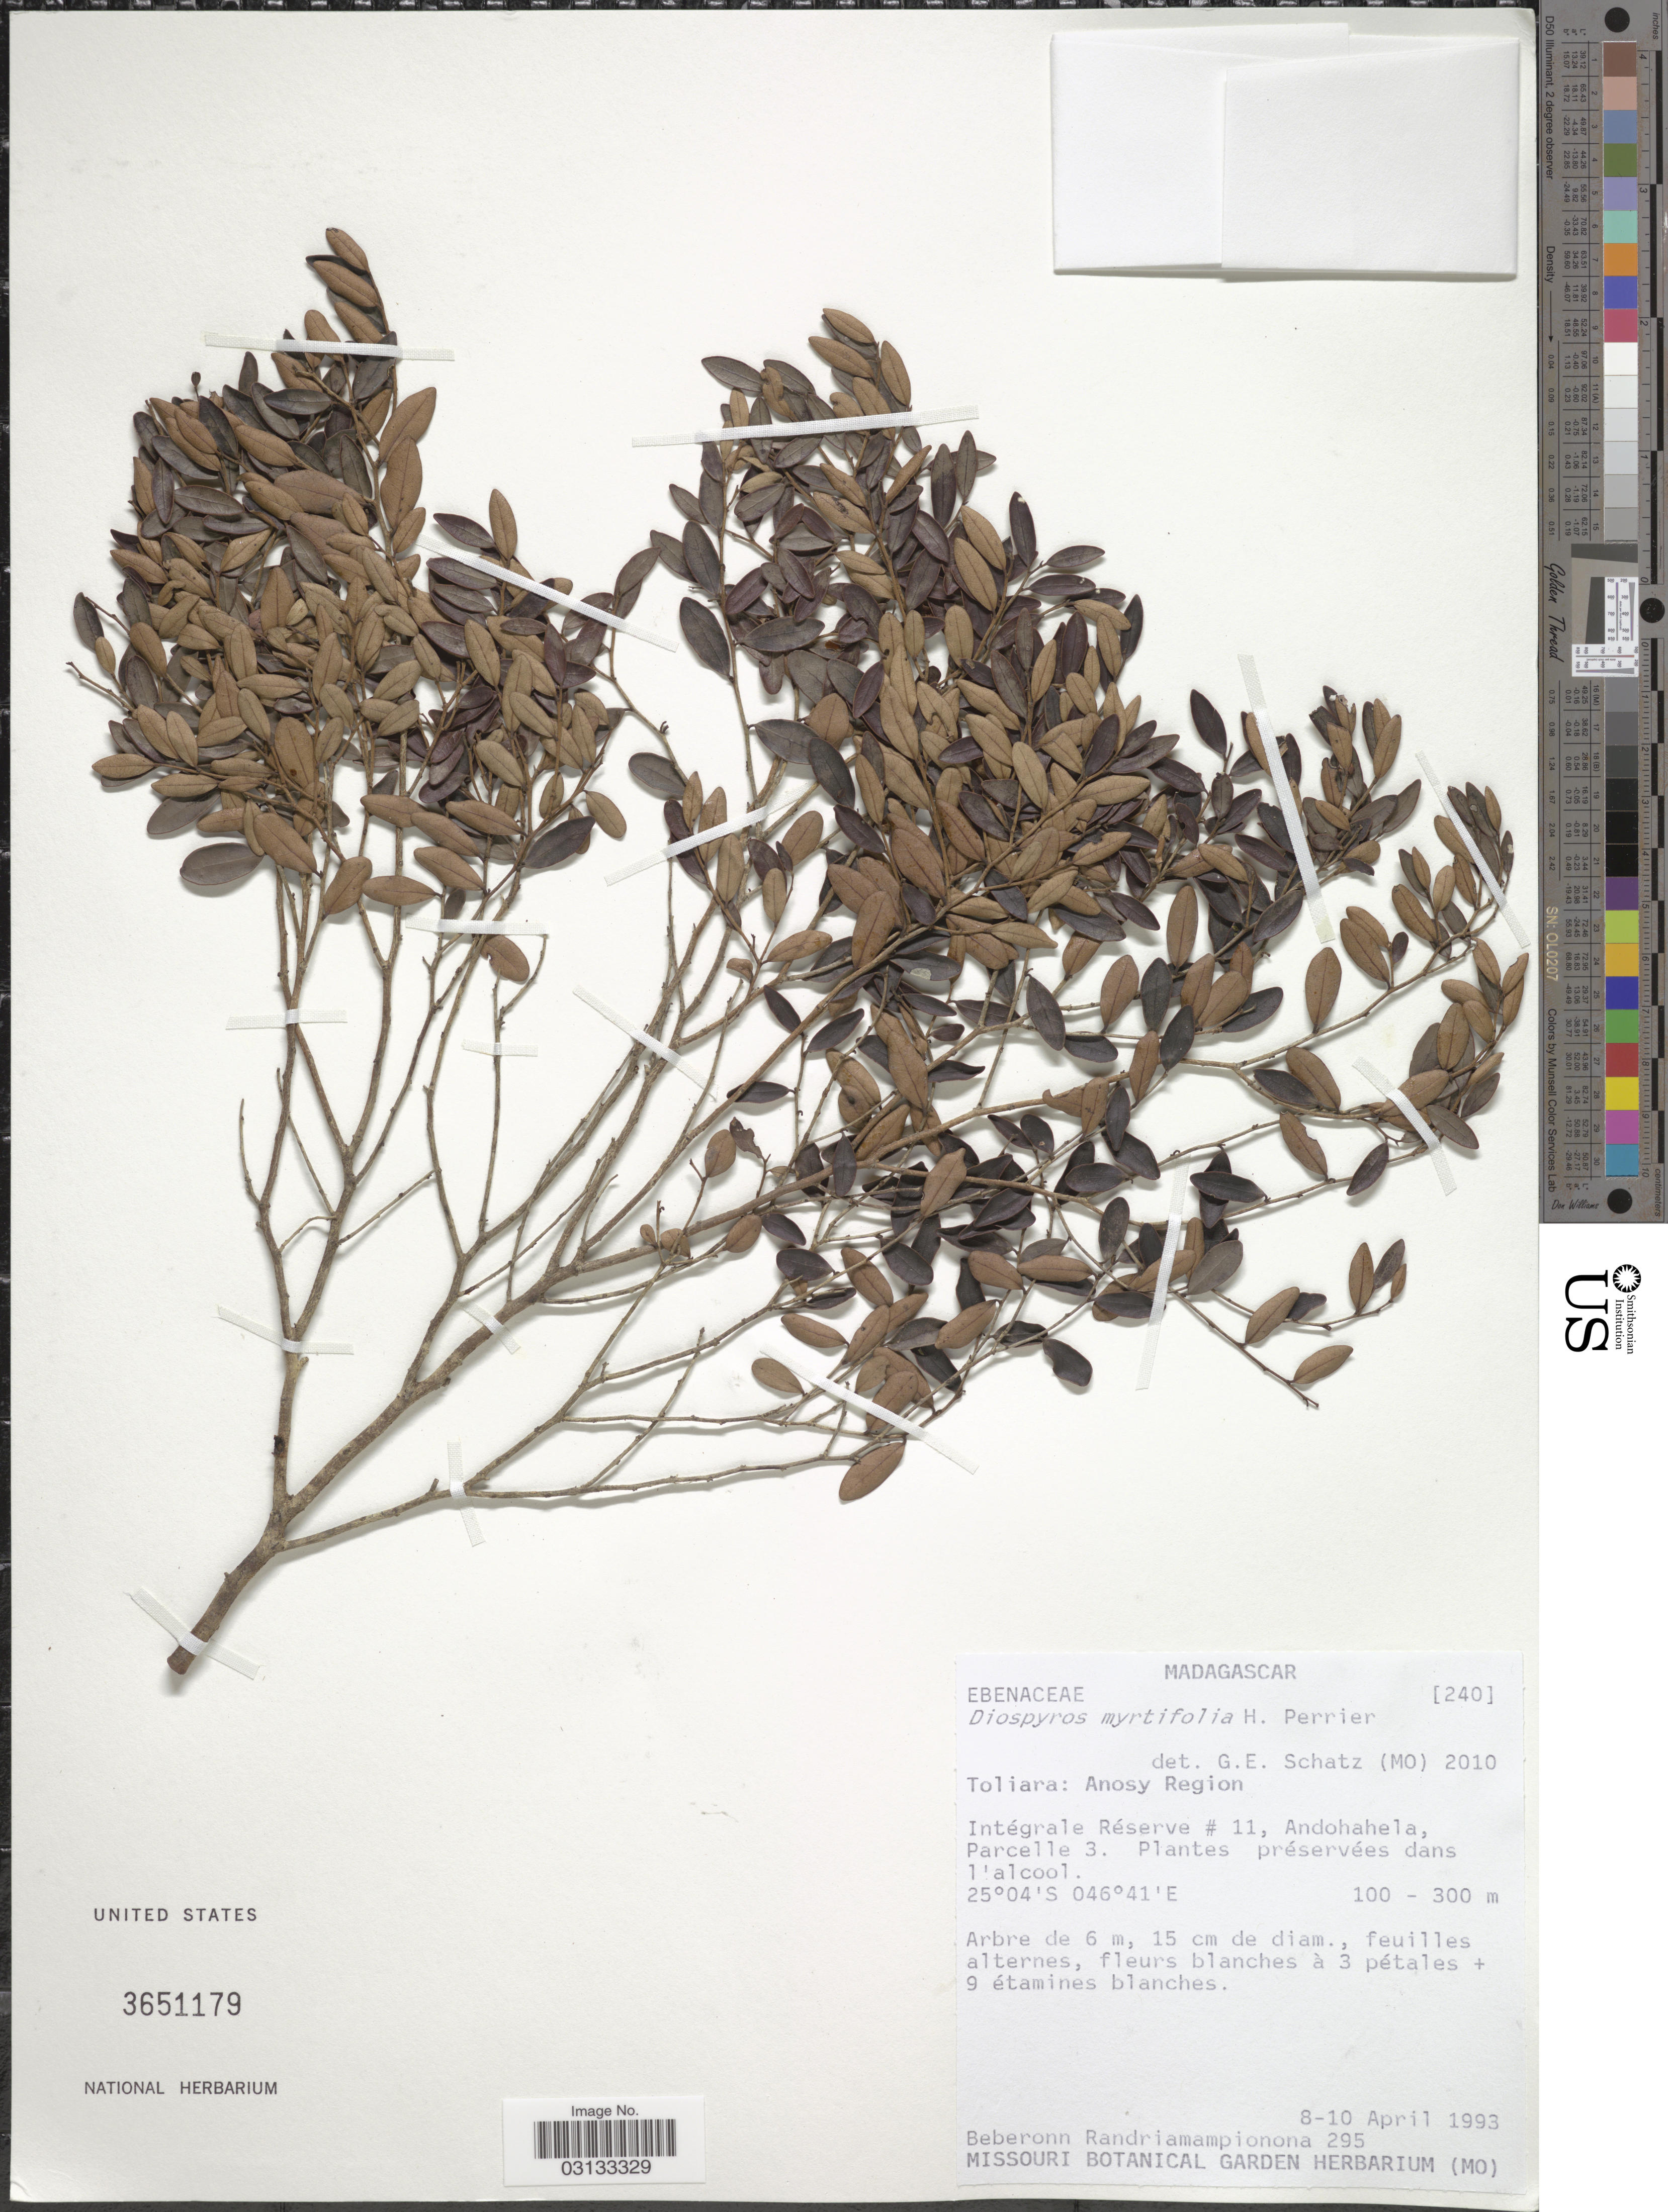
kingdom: Plantae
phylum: Tracheophyta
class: Magnoliopsida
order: Ericales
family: Ebenaceae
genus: Diospyros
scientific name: Diospyros myrtifolia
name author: H. Perrier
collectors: B. Randriamampionona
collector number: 295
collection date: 1993-04-08/1993-04-10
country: Madagascar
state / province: Anosy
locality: Anosy Region. Intégrale Réserve #11, Andohahela, Parcelle 3.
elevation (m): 100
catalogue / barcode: US 3651179